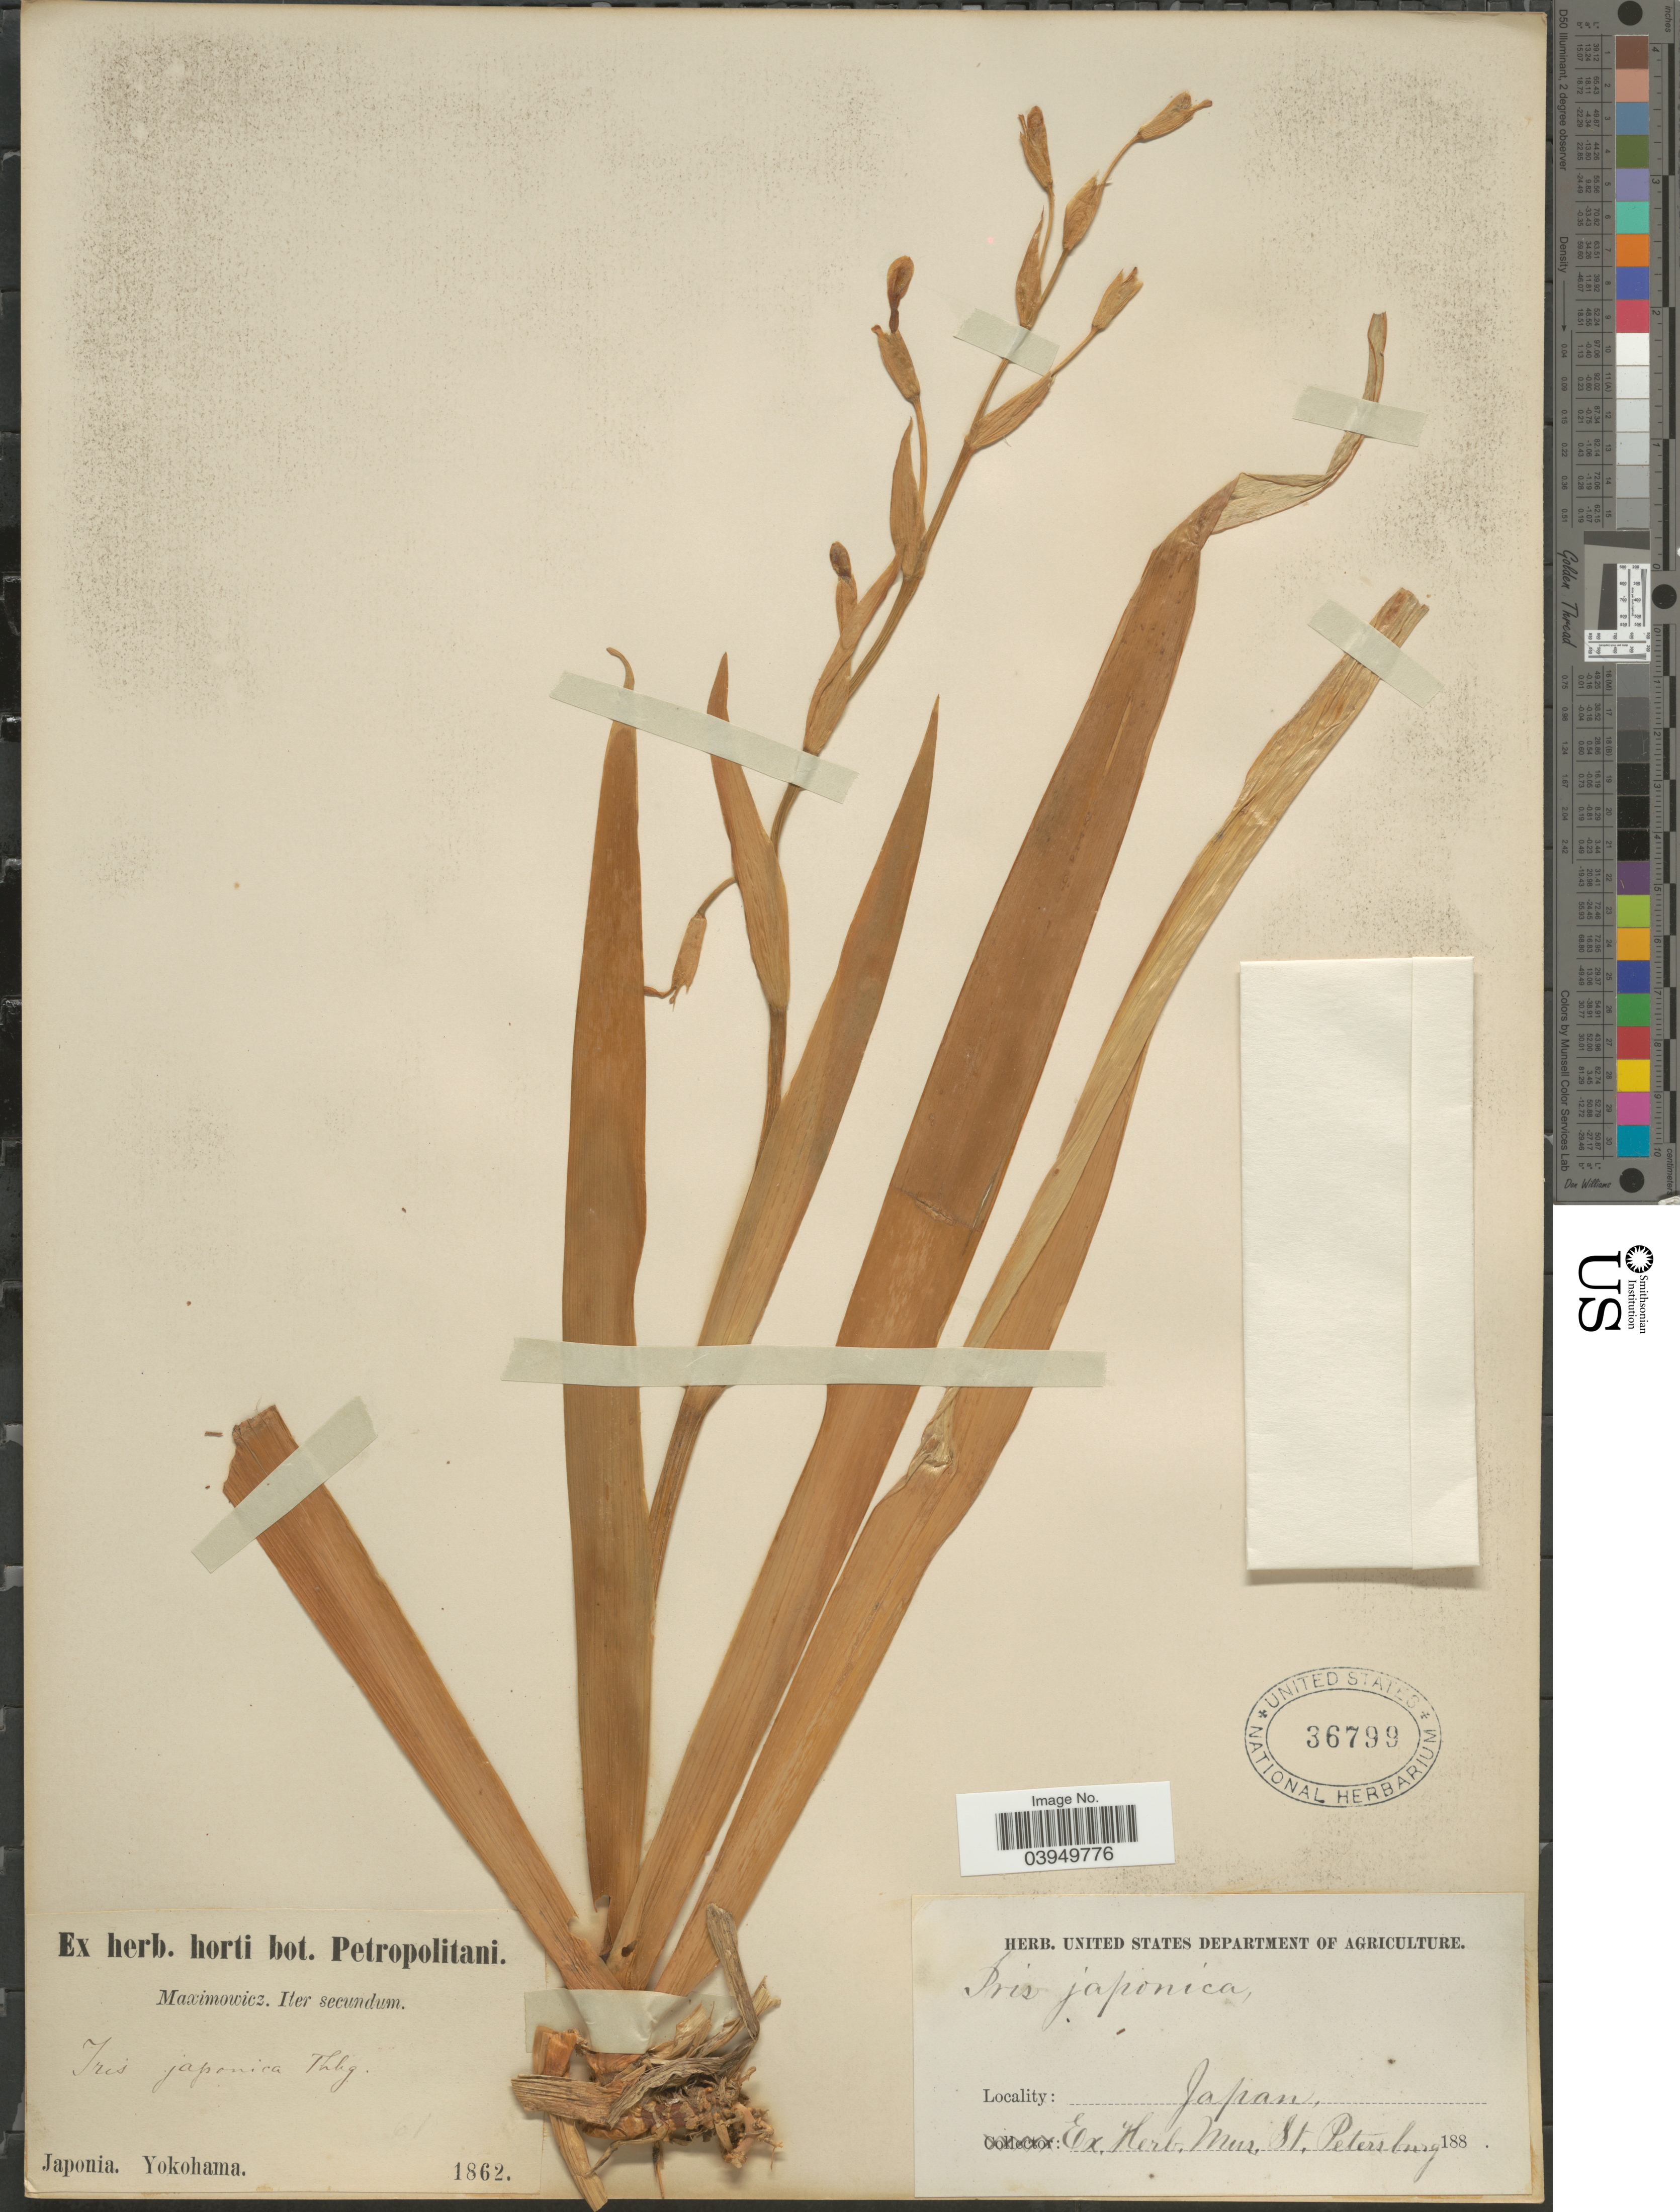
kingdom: Plantae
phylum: Tracheophyta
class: Liliopsida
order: Asparagales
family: Iridaceae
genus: Iris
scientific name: Iris japonica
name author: Thunb.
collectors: Maximowicz, --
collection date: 1862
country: Japan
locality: Yokohama.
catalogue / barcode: US 36799